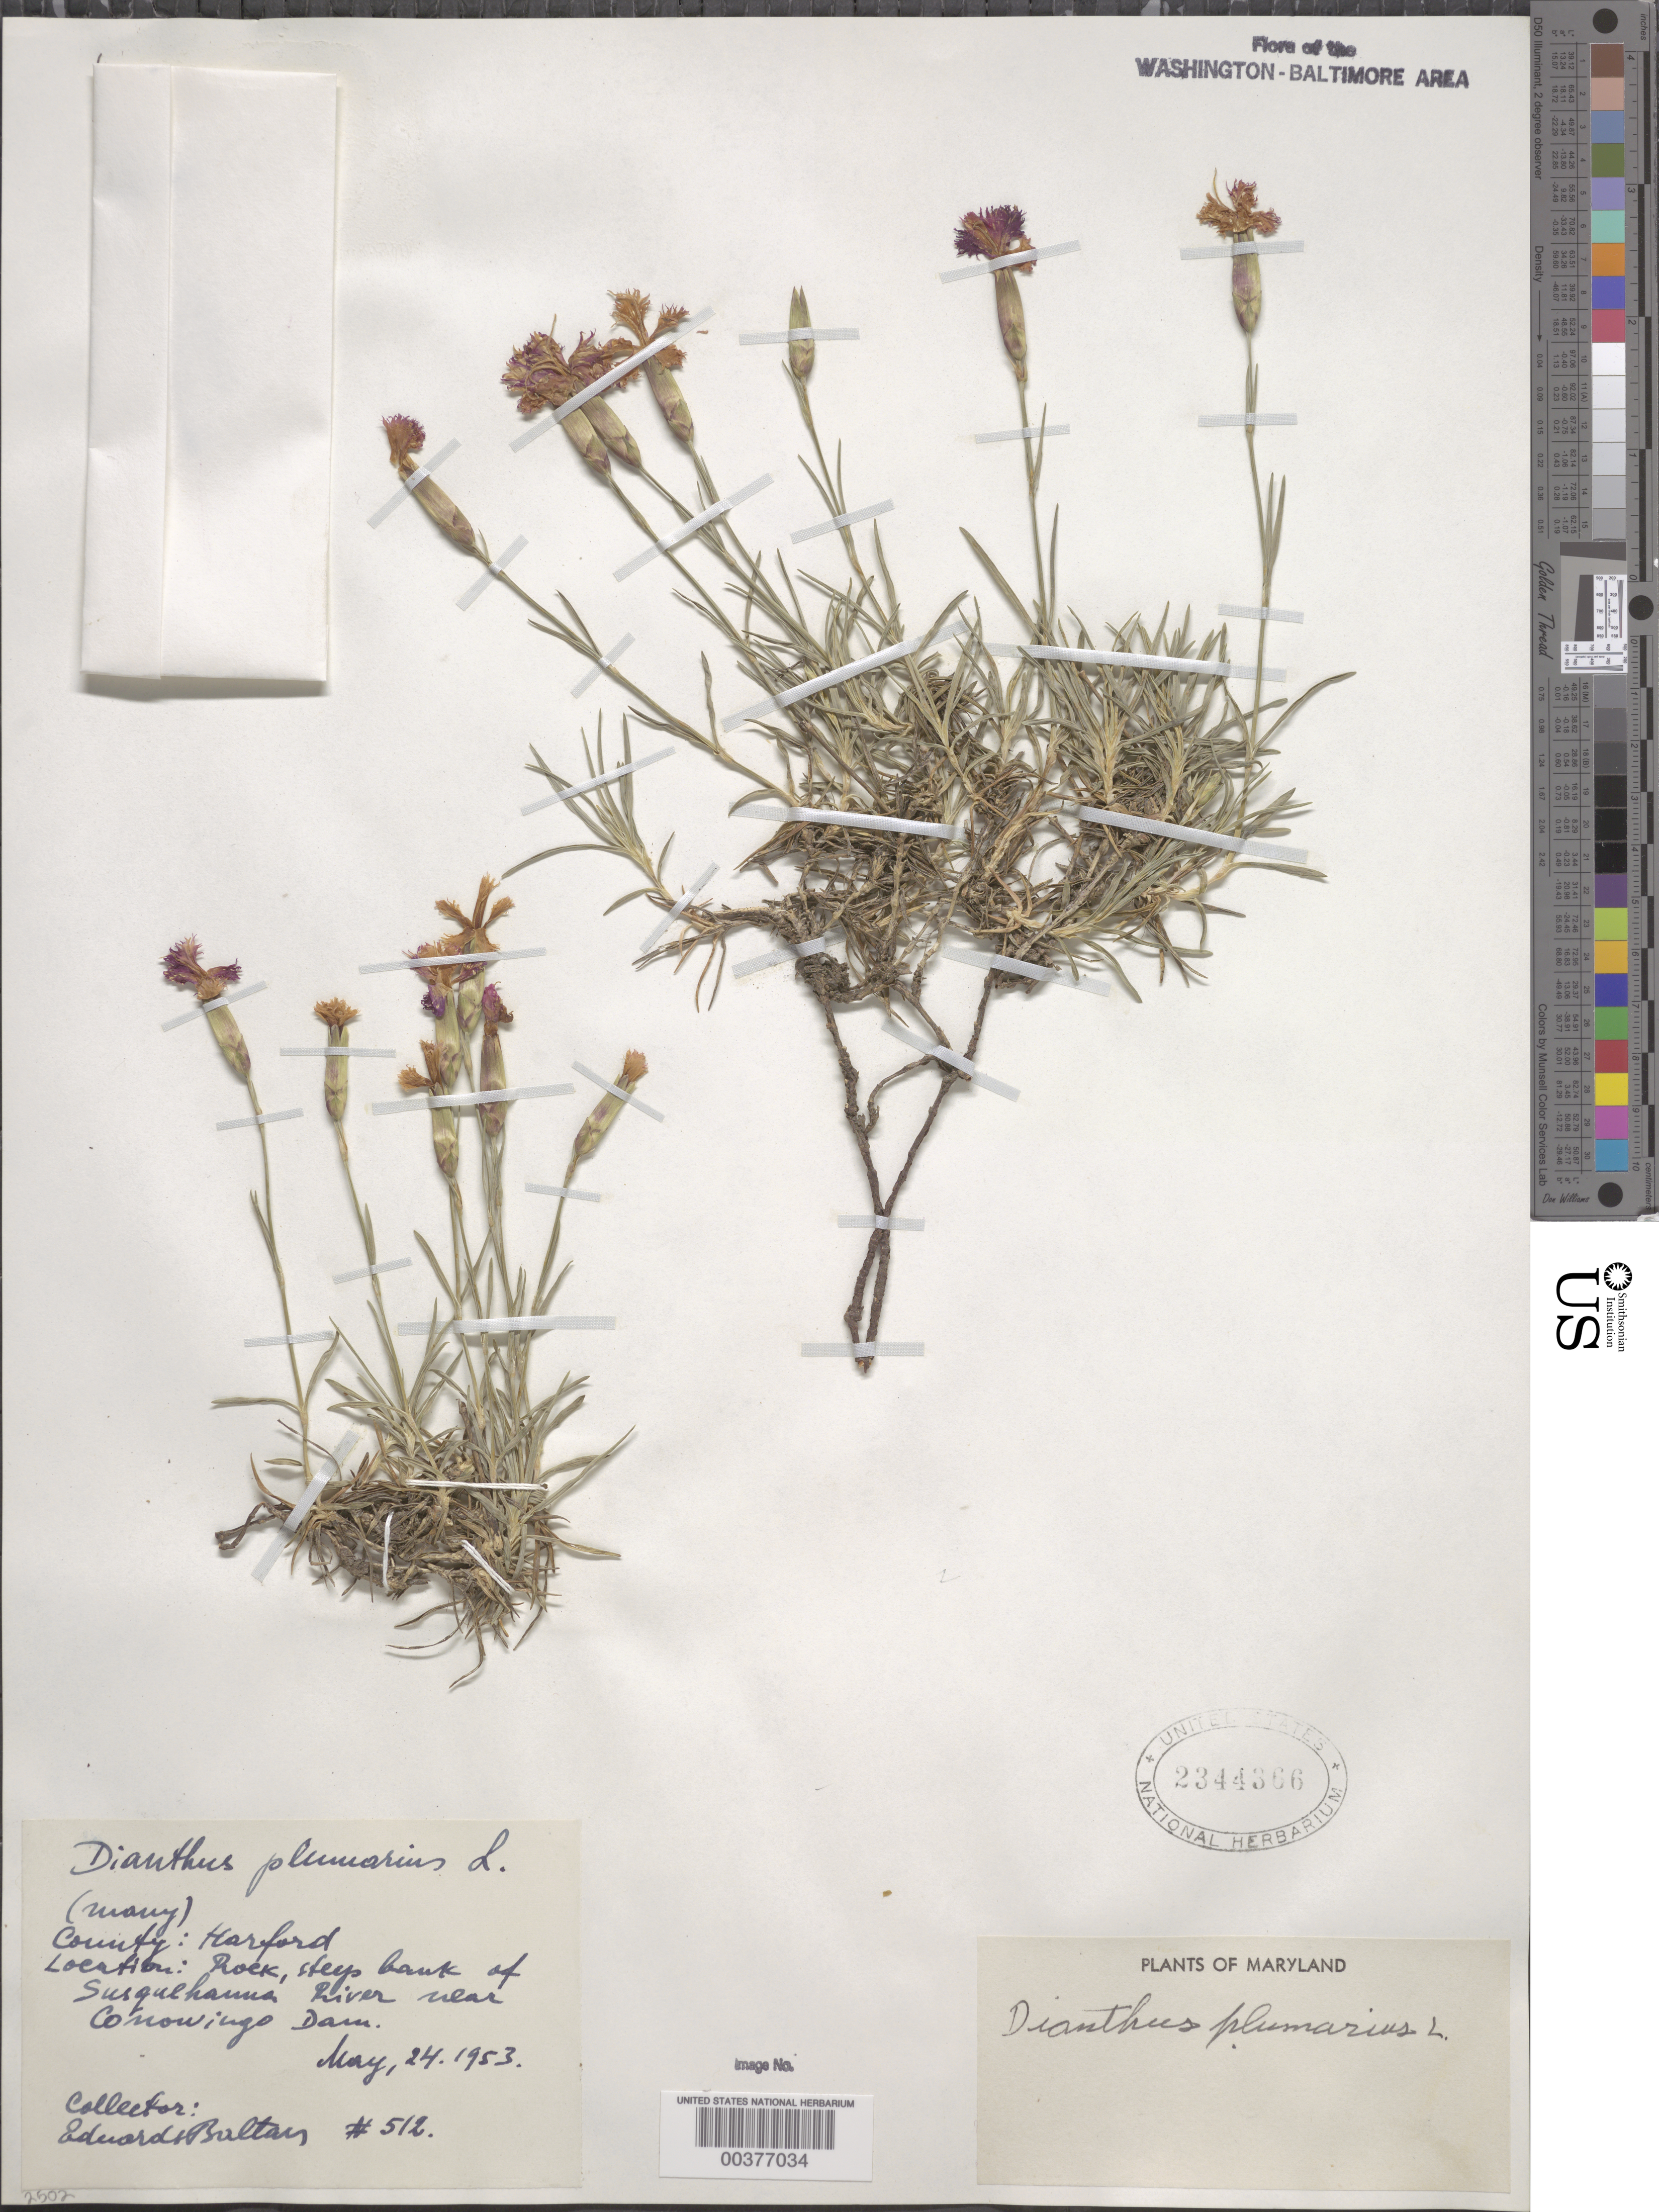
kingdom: Plantae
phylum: Tracheophyta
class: Magnoliopsida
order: Caryophyllales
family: Caryophyllaceae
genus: Dianthus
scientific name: Dianthus plumarius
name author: L.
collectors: E. Baltars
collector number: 512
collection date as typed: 24 May 1953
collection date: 1953-05-24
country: United States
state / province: Maryland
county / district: Harford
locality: Bank of Susquehanna River, near Conowingo Dam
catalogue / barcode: US 2344366